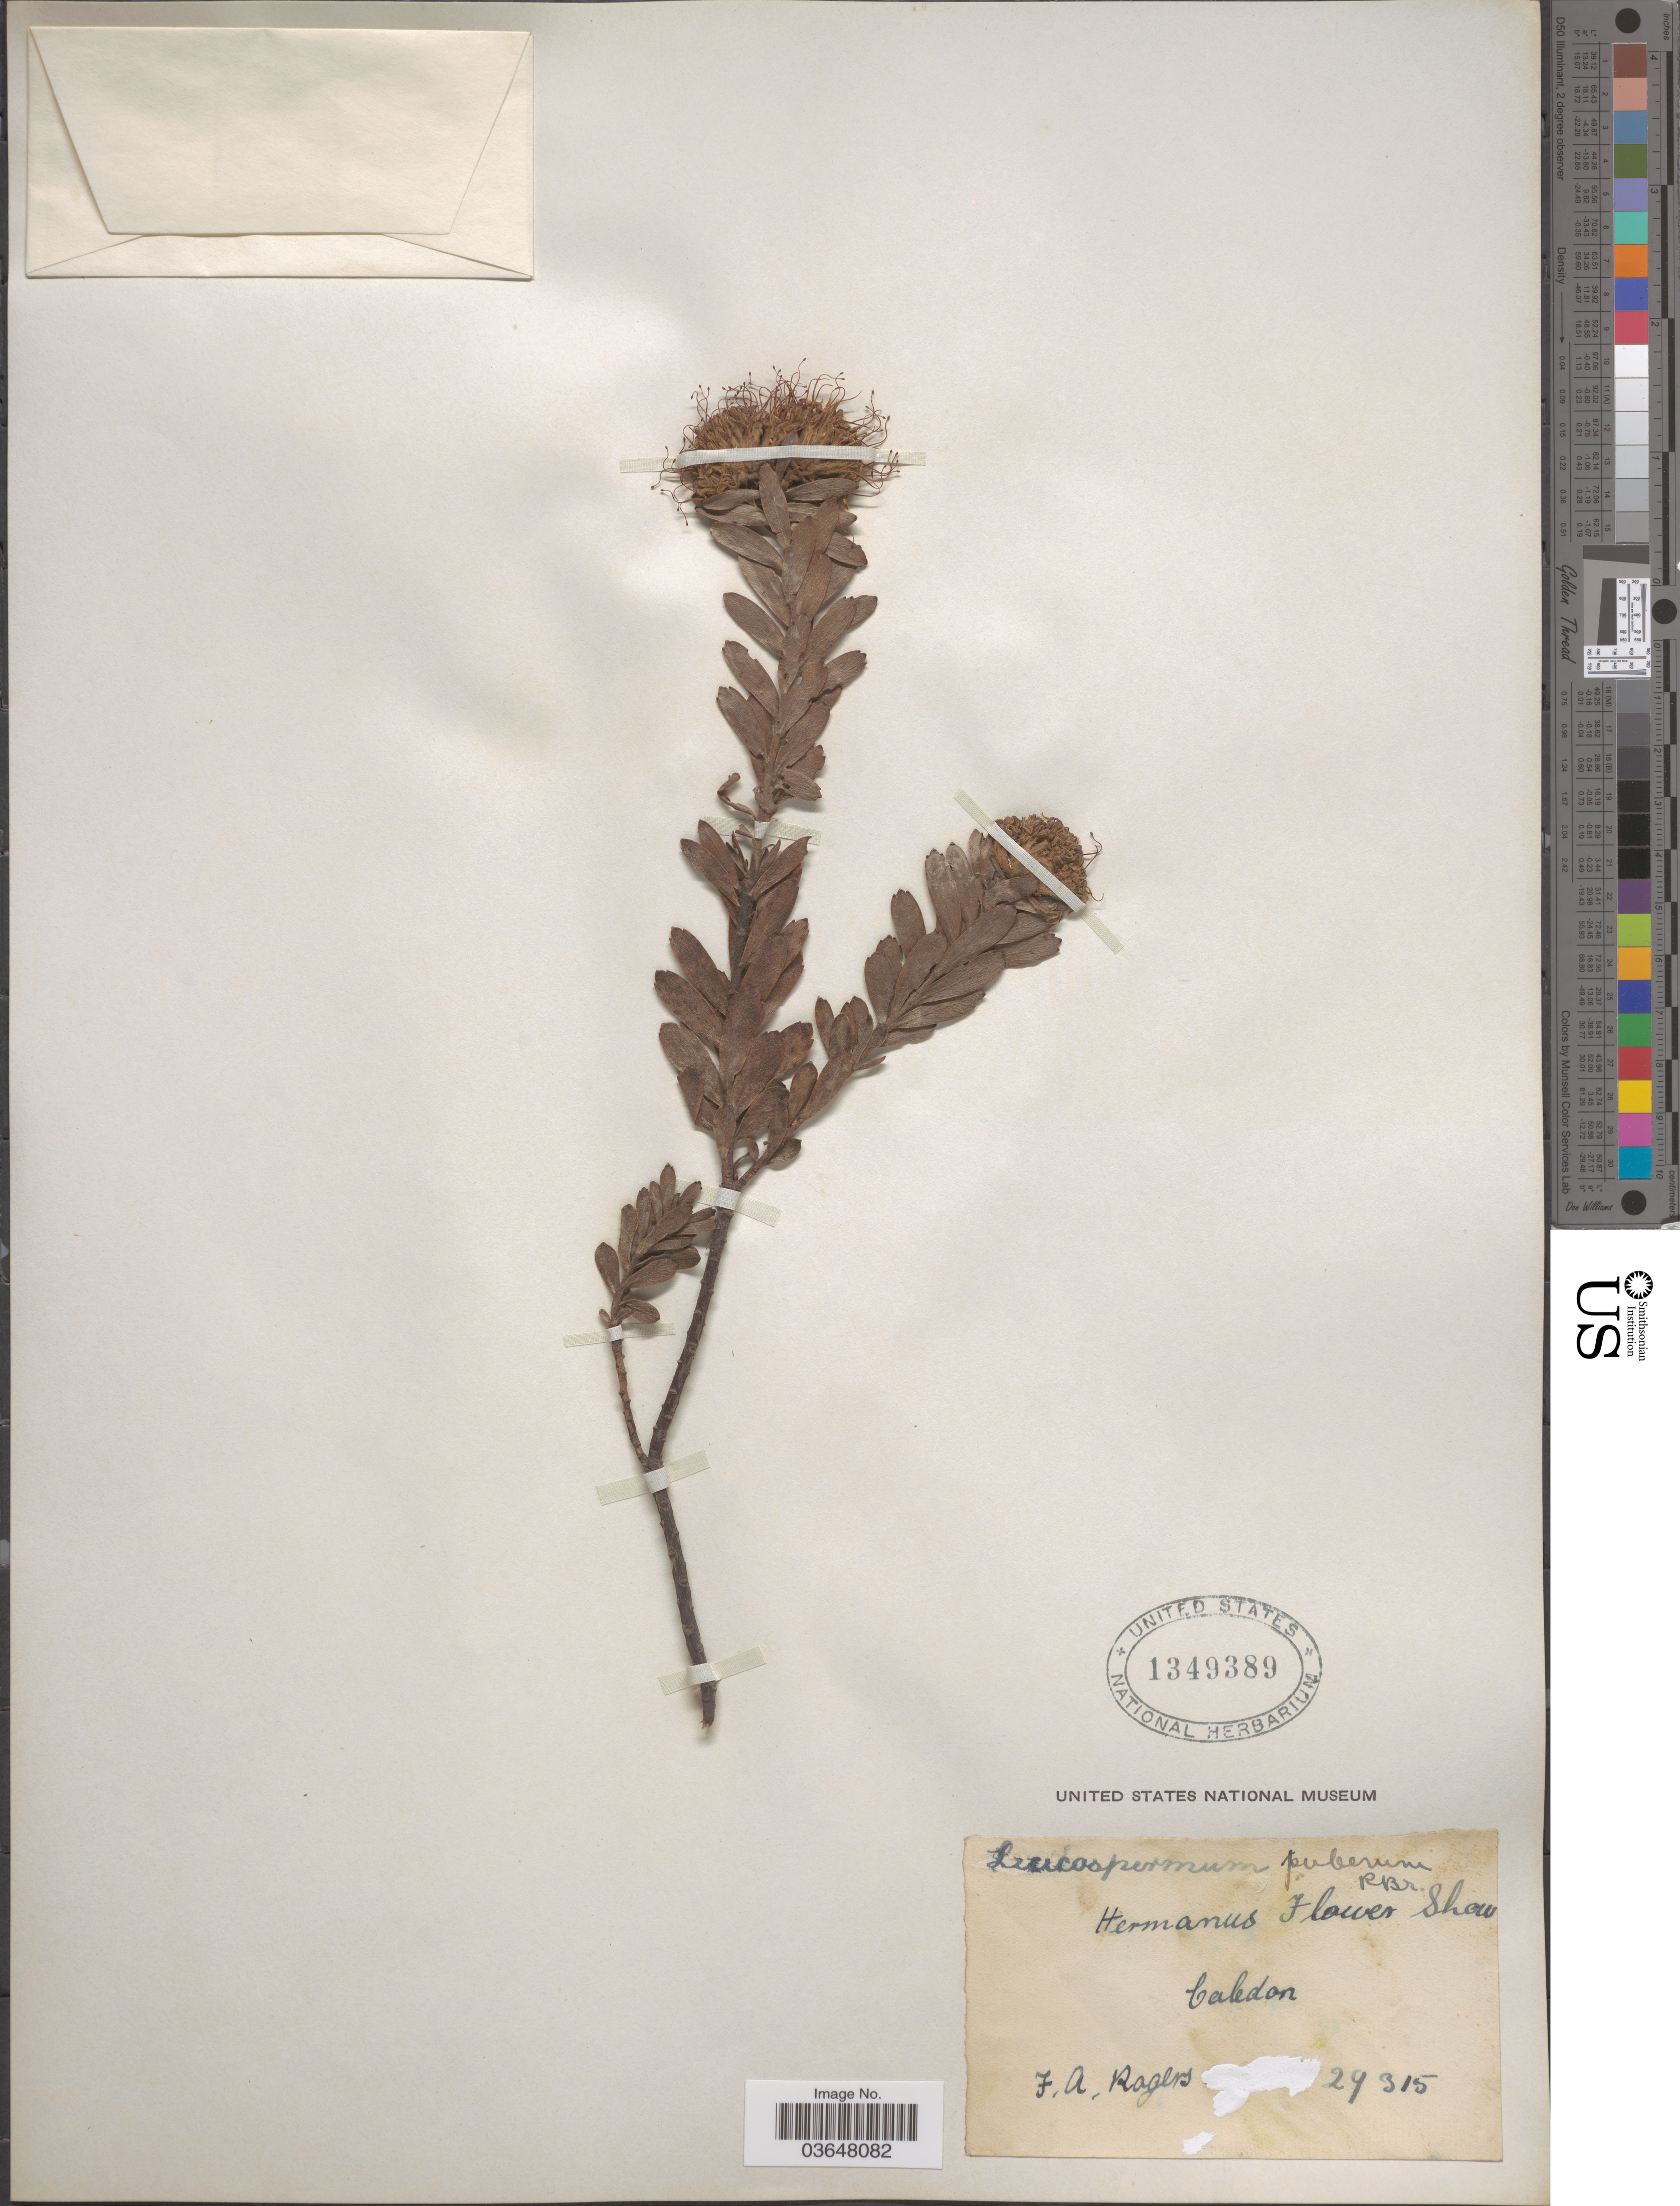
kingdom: Plantae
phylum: Tracheophyta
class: Magnoliopsida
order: Proteales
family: Proteaceae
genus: Leucospermum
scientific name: Leucospermum calligerum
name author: Rourke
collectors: F. A. Rogers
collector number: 29315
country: South Africa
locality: Hermanus Flower Show. Caledon.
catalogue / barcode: US 1349389